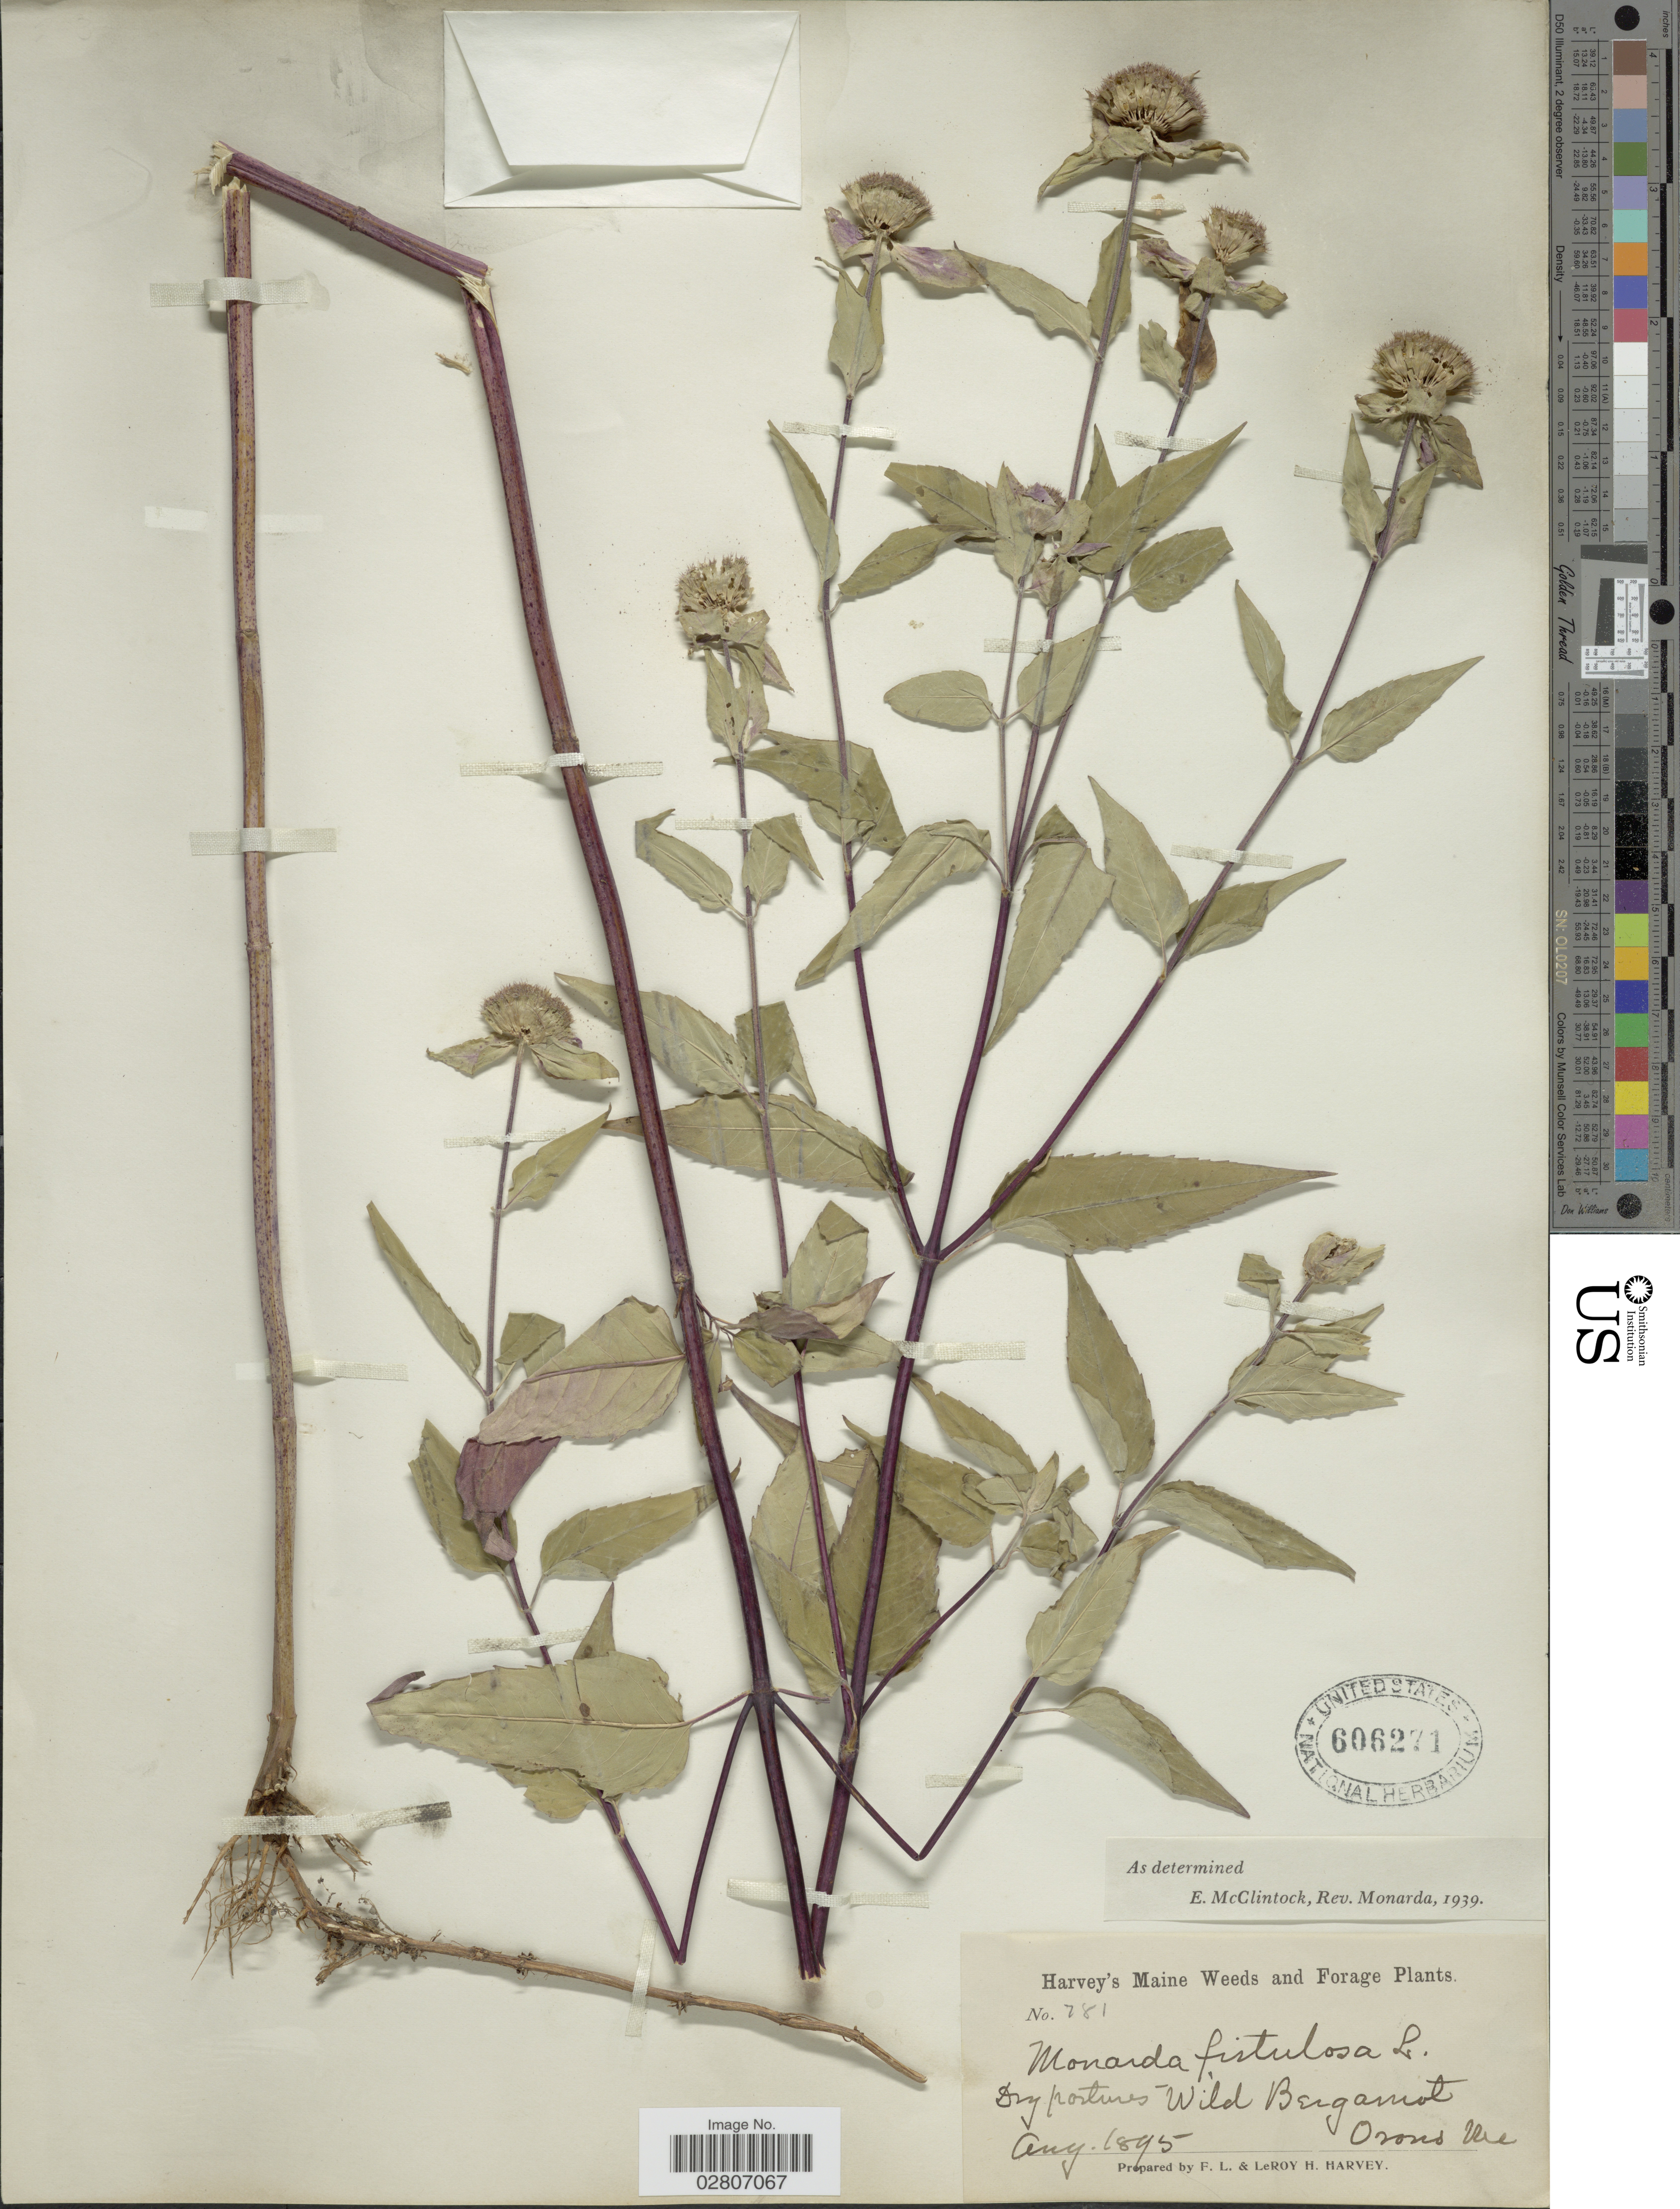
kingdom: Plantae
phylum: Tracheophyta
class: Magnoliopsida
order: Lamiales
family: Lamiaceae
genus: Monarda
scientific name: Monarda fistulosa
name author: L.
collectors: F. L. Harvey & L. H. Harvey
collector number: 781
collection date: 1895-08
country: United States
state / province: Maine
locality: Orono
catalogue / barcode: US 606271